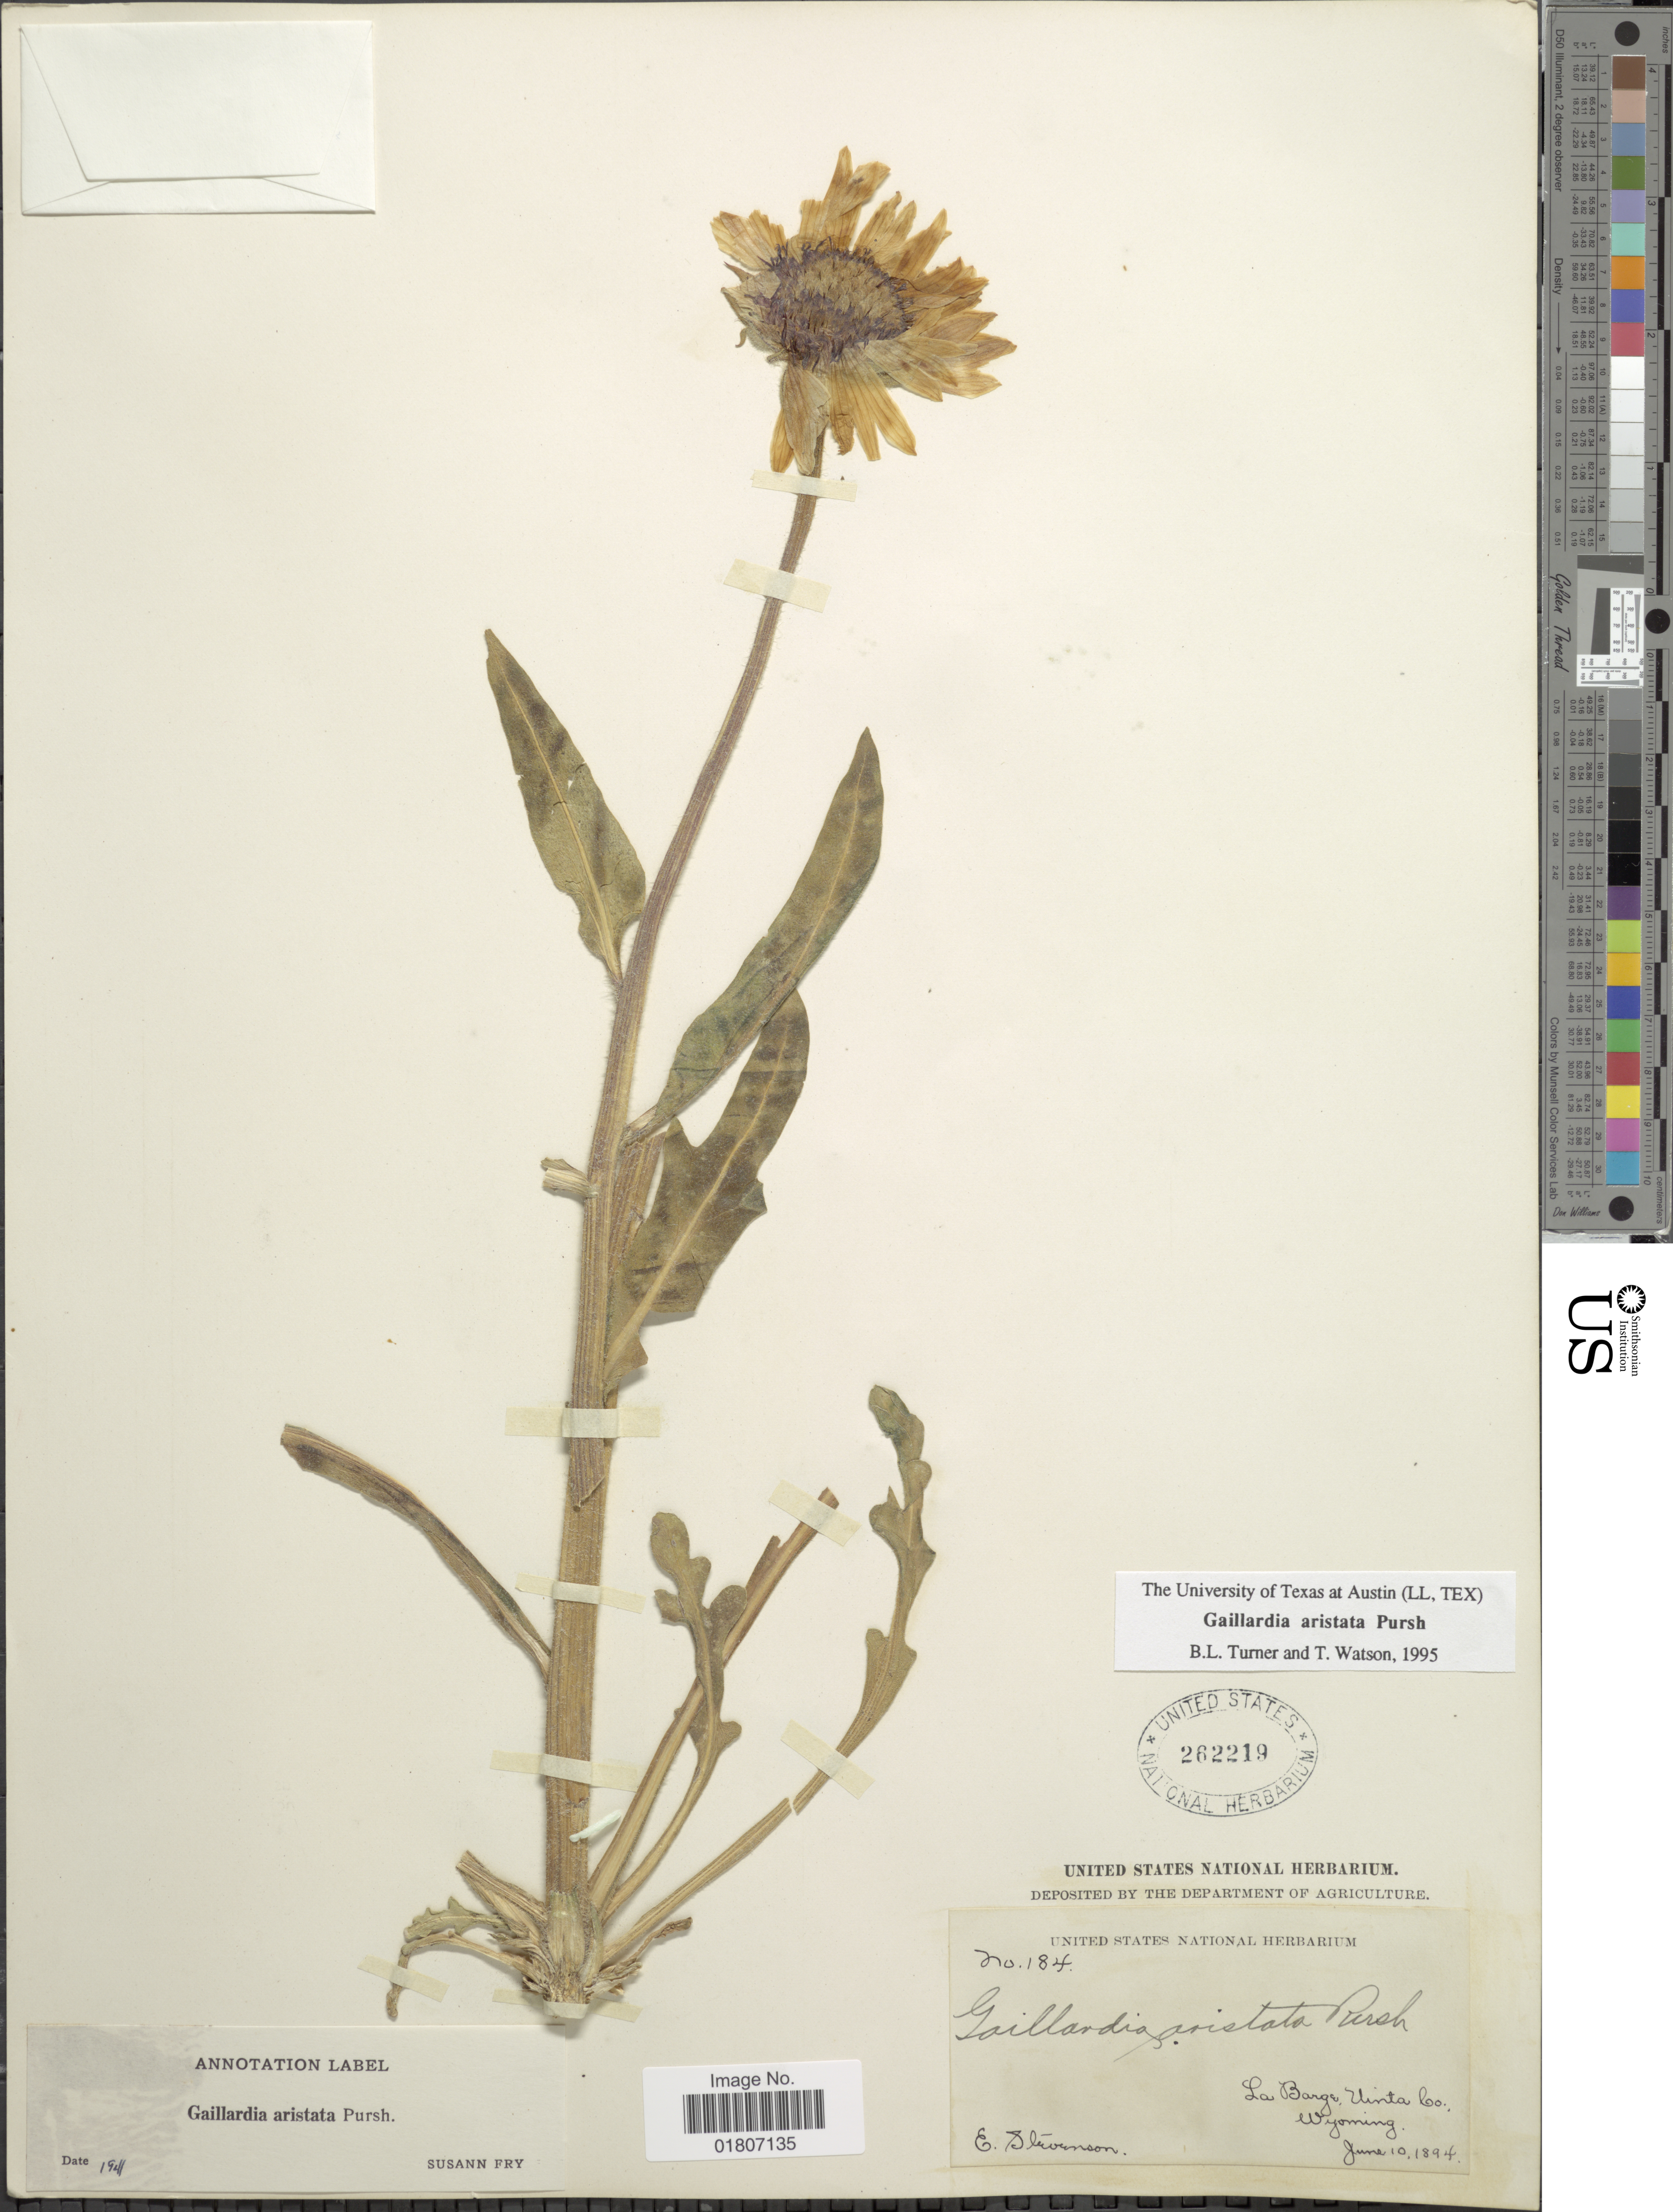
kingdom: Plantae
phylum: Tracheophyta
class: Magnoliopsida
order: Asterales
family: Asteraceae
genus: Gaillardia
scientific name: Gaillardia aristata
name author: Pursh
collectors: E. Stevenson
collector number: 184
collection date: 1894-06-10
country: United States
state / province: Wyoming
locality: La Barge, Uinta Co.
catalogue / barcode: US 262219